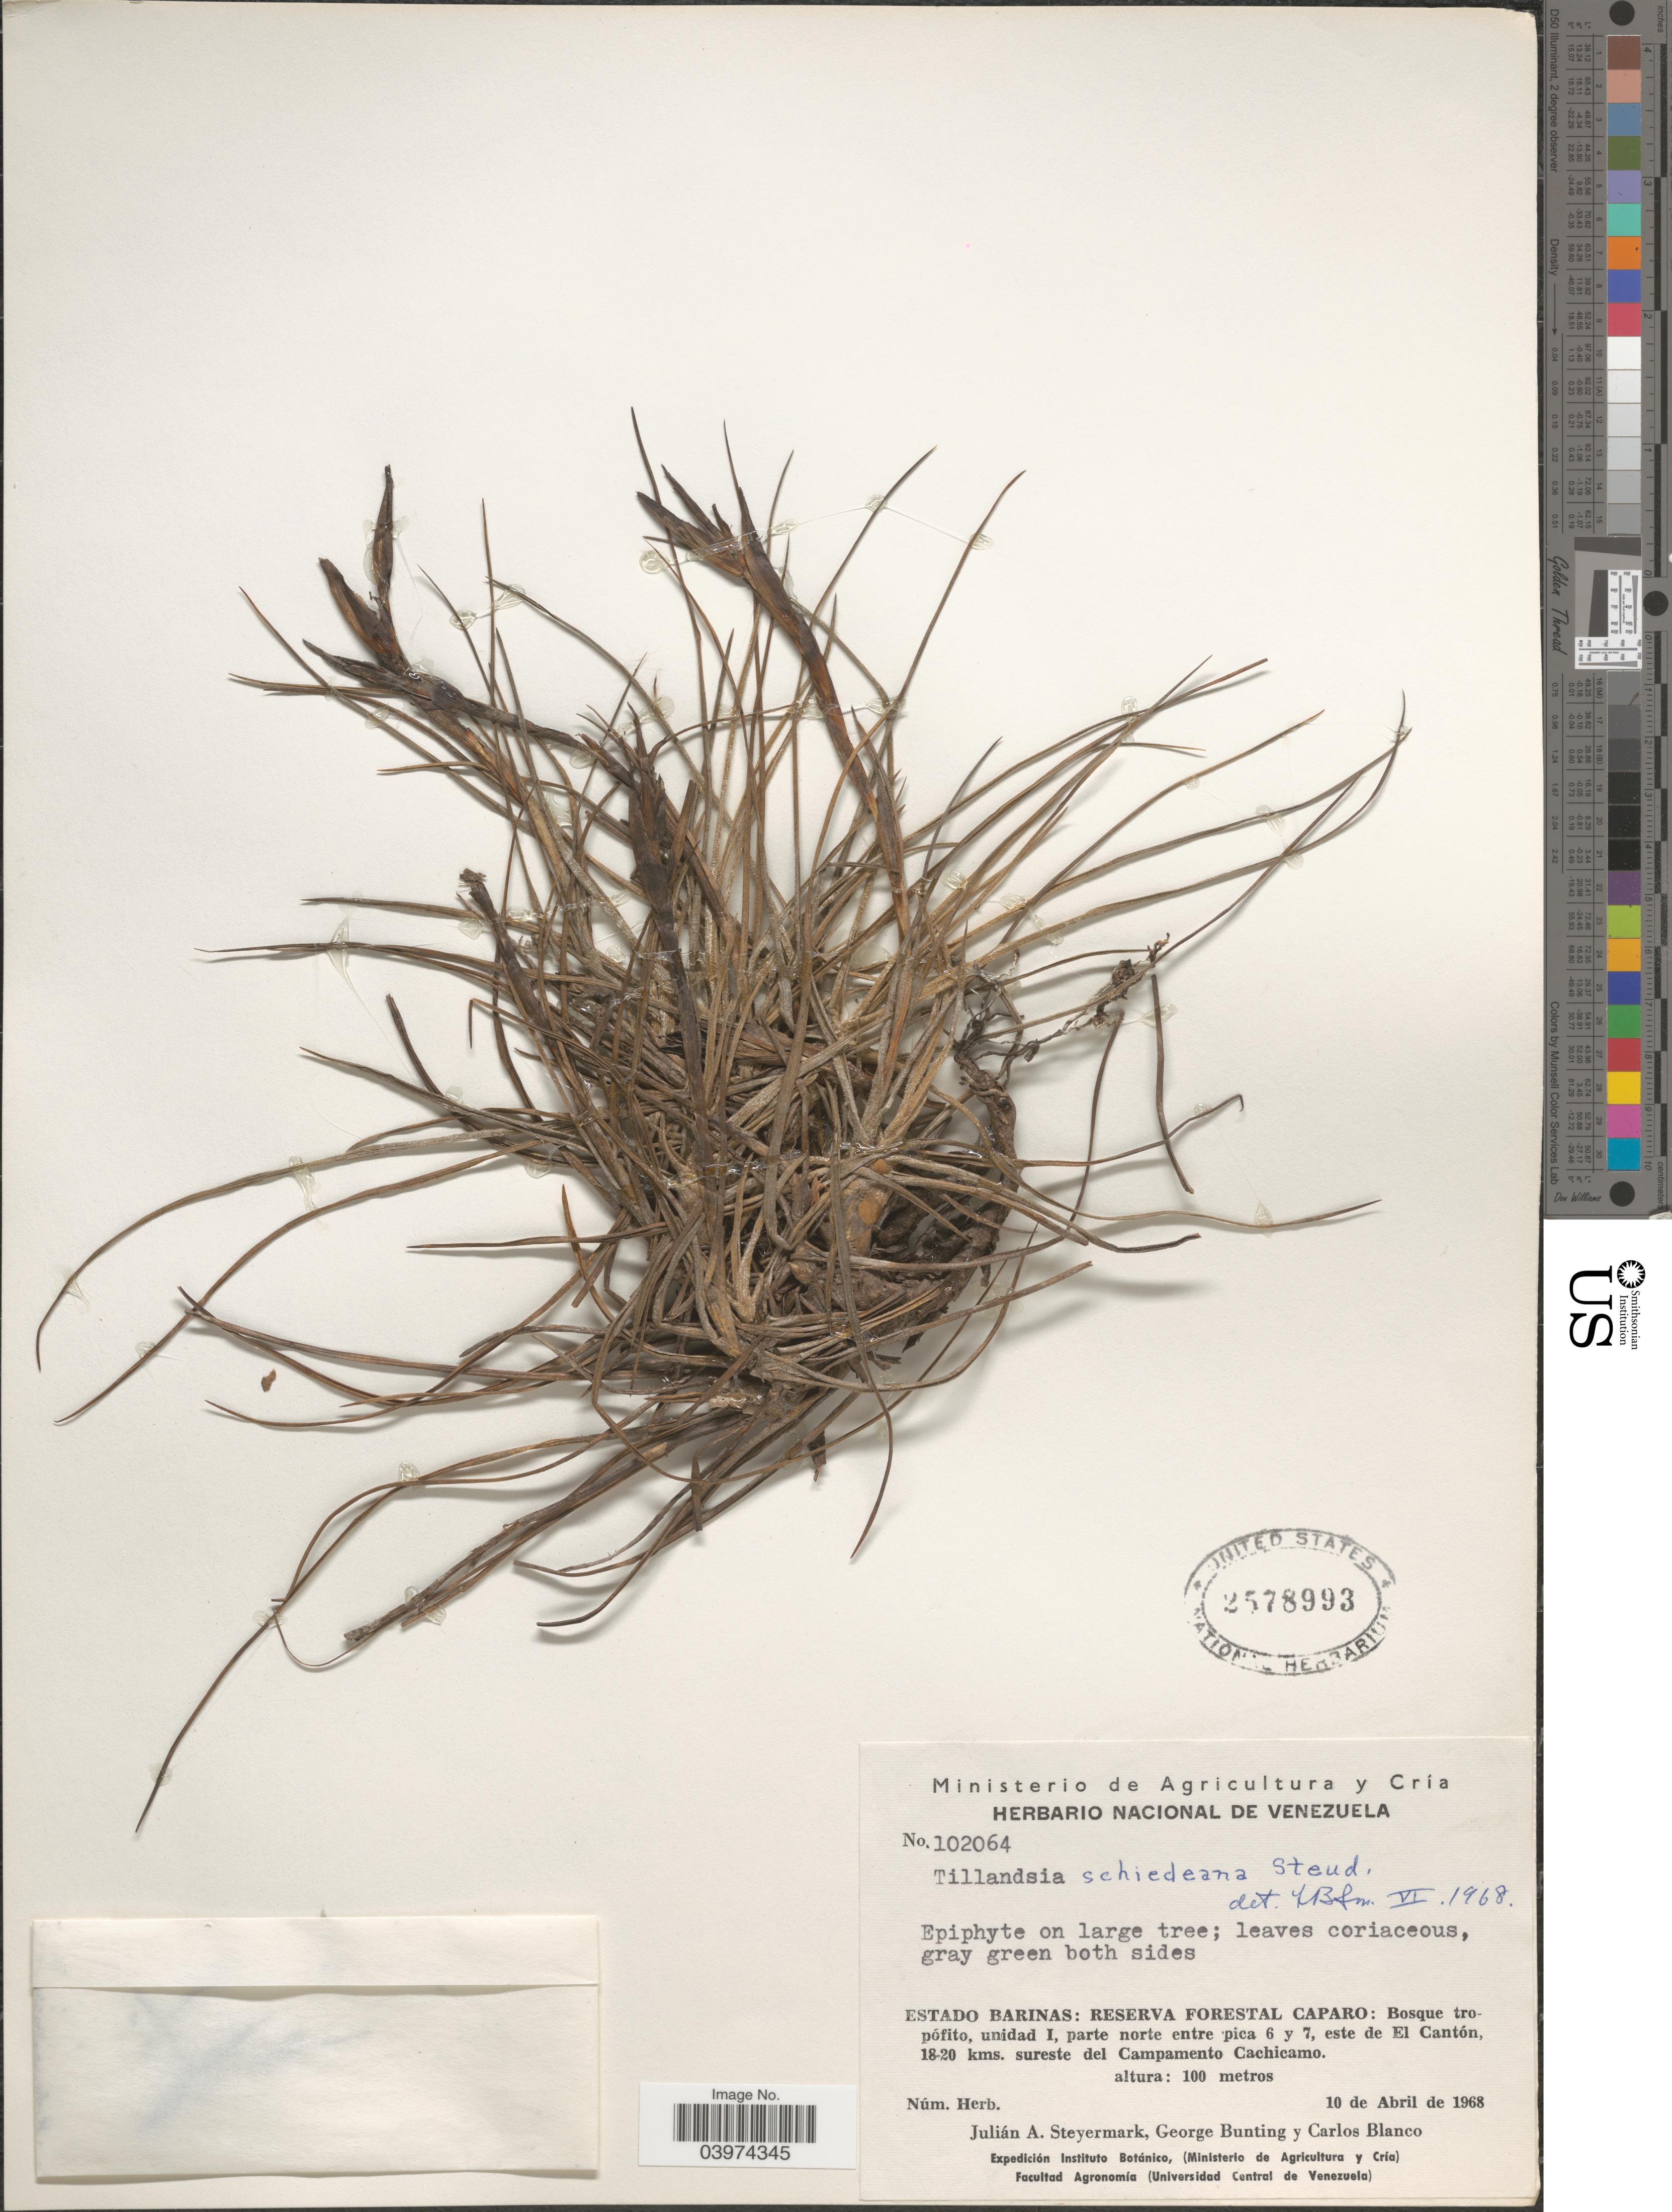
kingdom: Plantae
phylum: Tracheophyta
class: Liliopsida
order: Poales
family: Bromeliaceae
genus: Tillandsia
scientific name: Tillandsia schiedeana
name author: Steud.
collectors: J. Steyermark, G. S. Bunting & C. Blanco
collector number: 102064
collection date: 1968-04-10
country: Venezuela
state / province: Barinas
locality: Reserva Forestal Caparo: Bosque tropófito, unidad I, parte norte entre pica 6 y 7, este de El Cantón, 18-20 kms. sureste del campamento Cachicamo. Expedición Instituto Botánico.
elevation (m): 100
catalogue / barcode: US 2578993